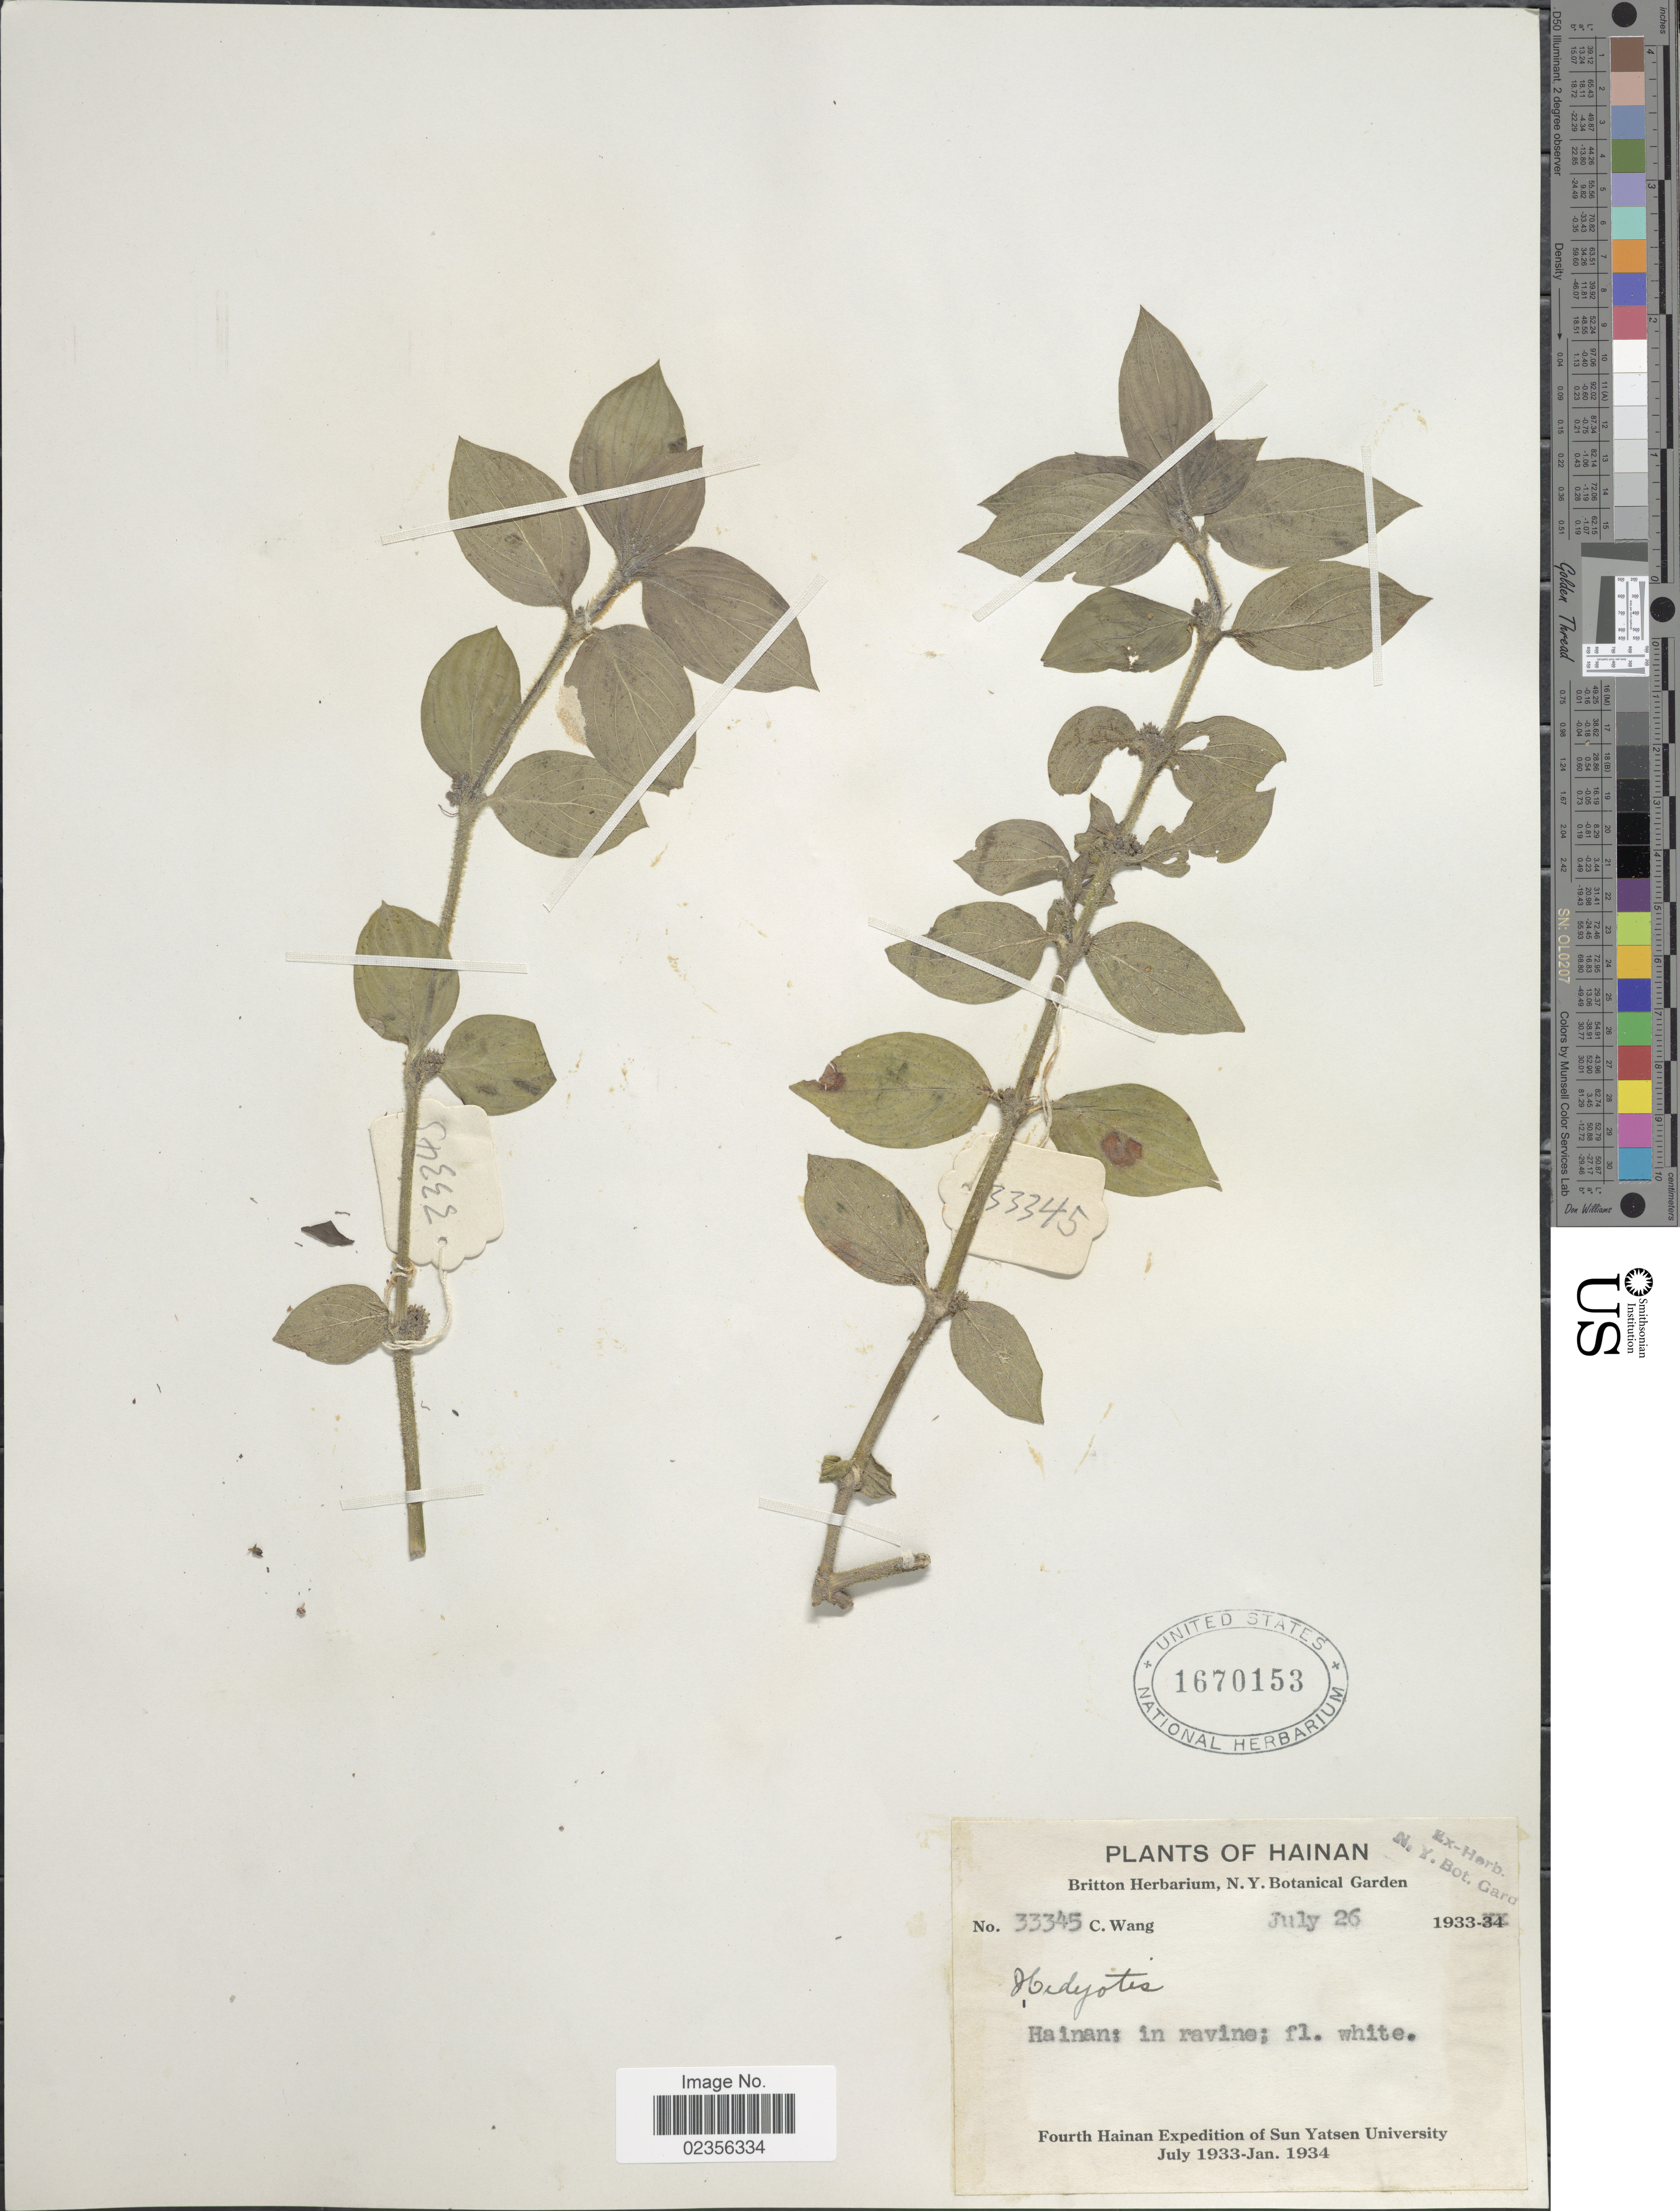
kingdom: Plantae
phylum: Tracheophyta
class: Magnoliopsida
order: Gentianales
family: Rubiaceae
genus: Hedyotis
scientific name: Hedyotis sp.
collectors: C. Wang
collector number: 33345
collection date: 1933-07-26/1934-07-26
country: China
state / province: Hainan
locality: Hainan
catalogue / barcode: US 1670153